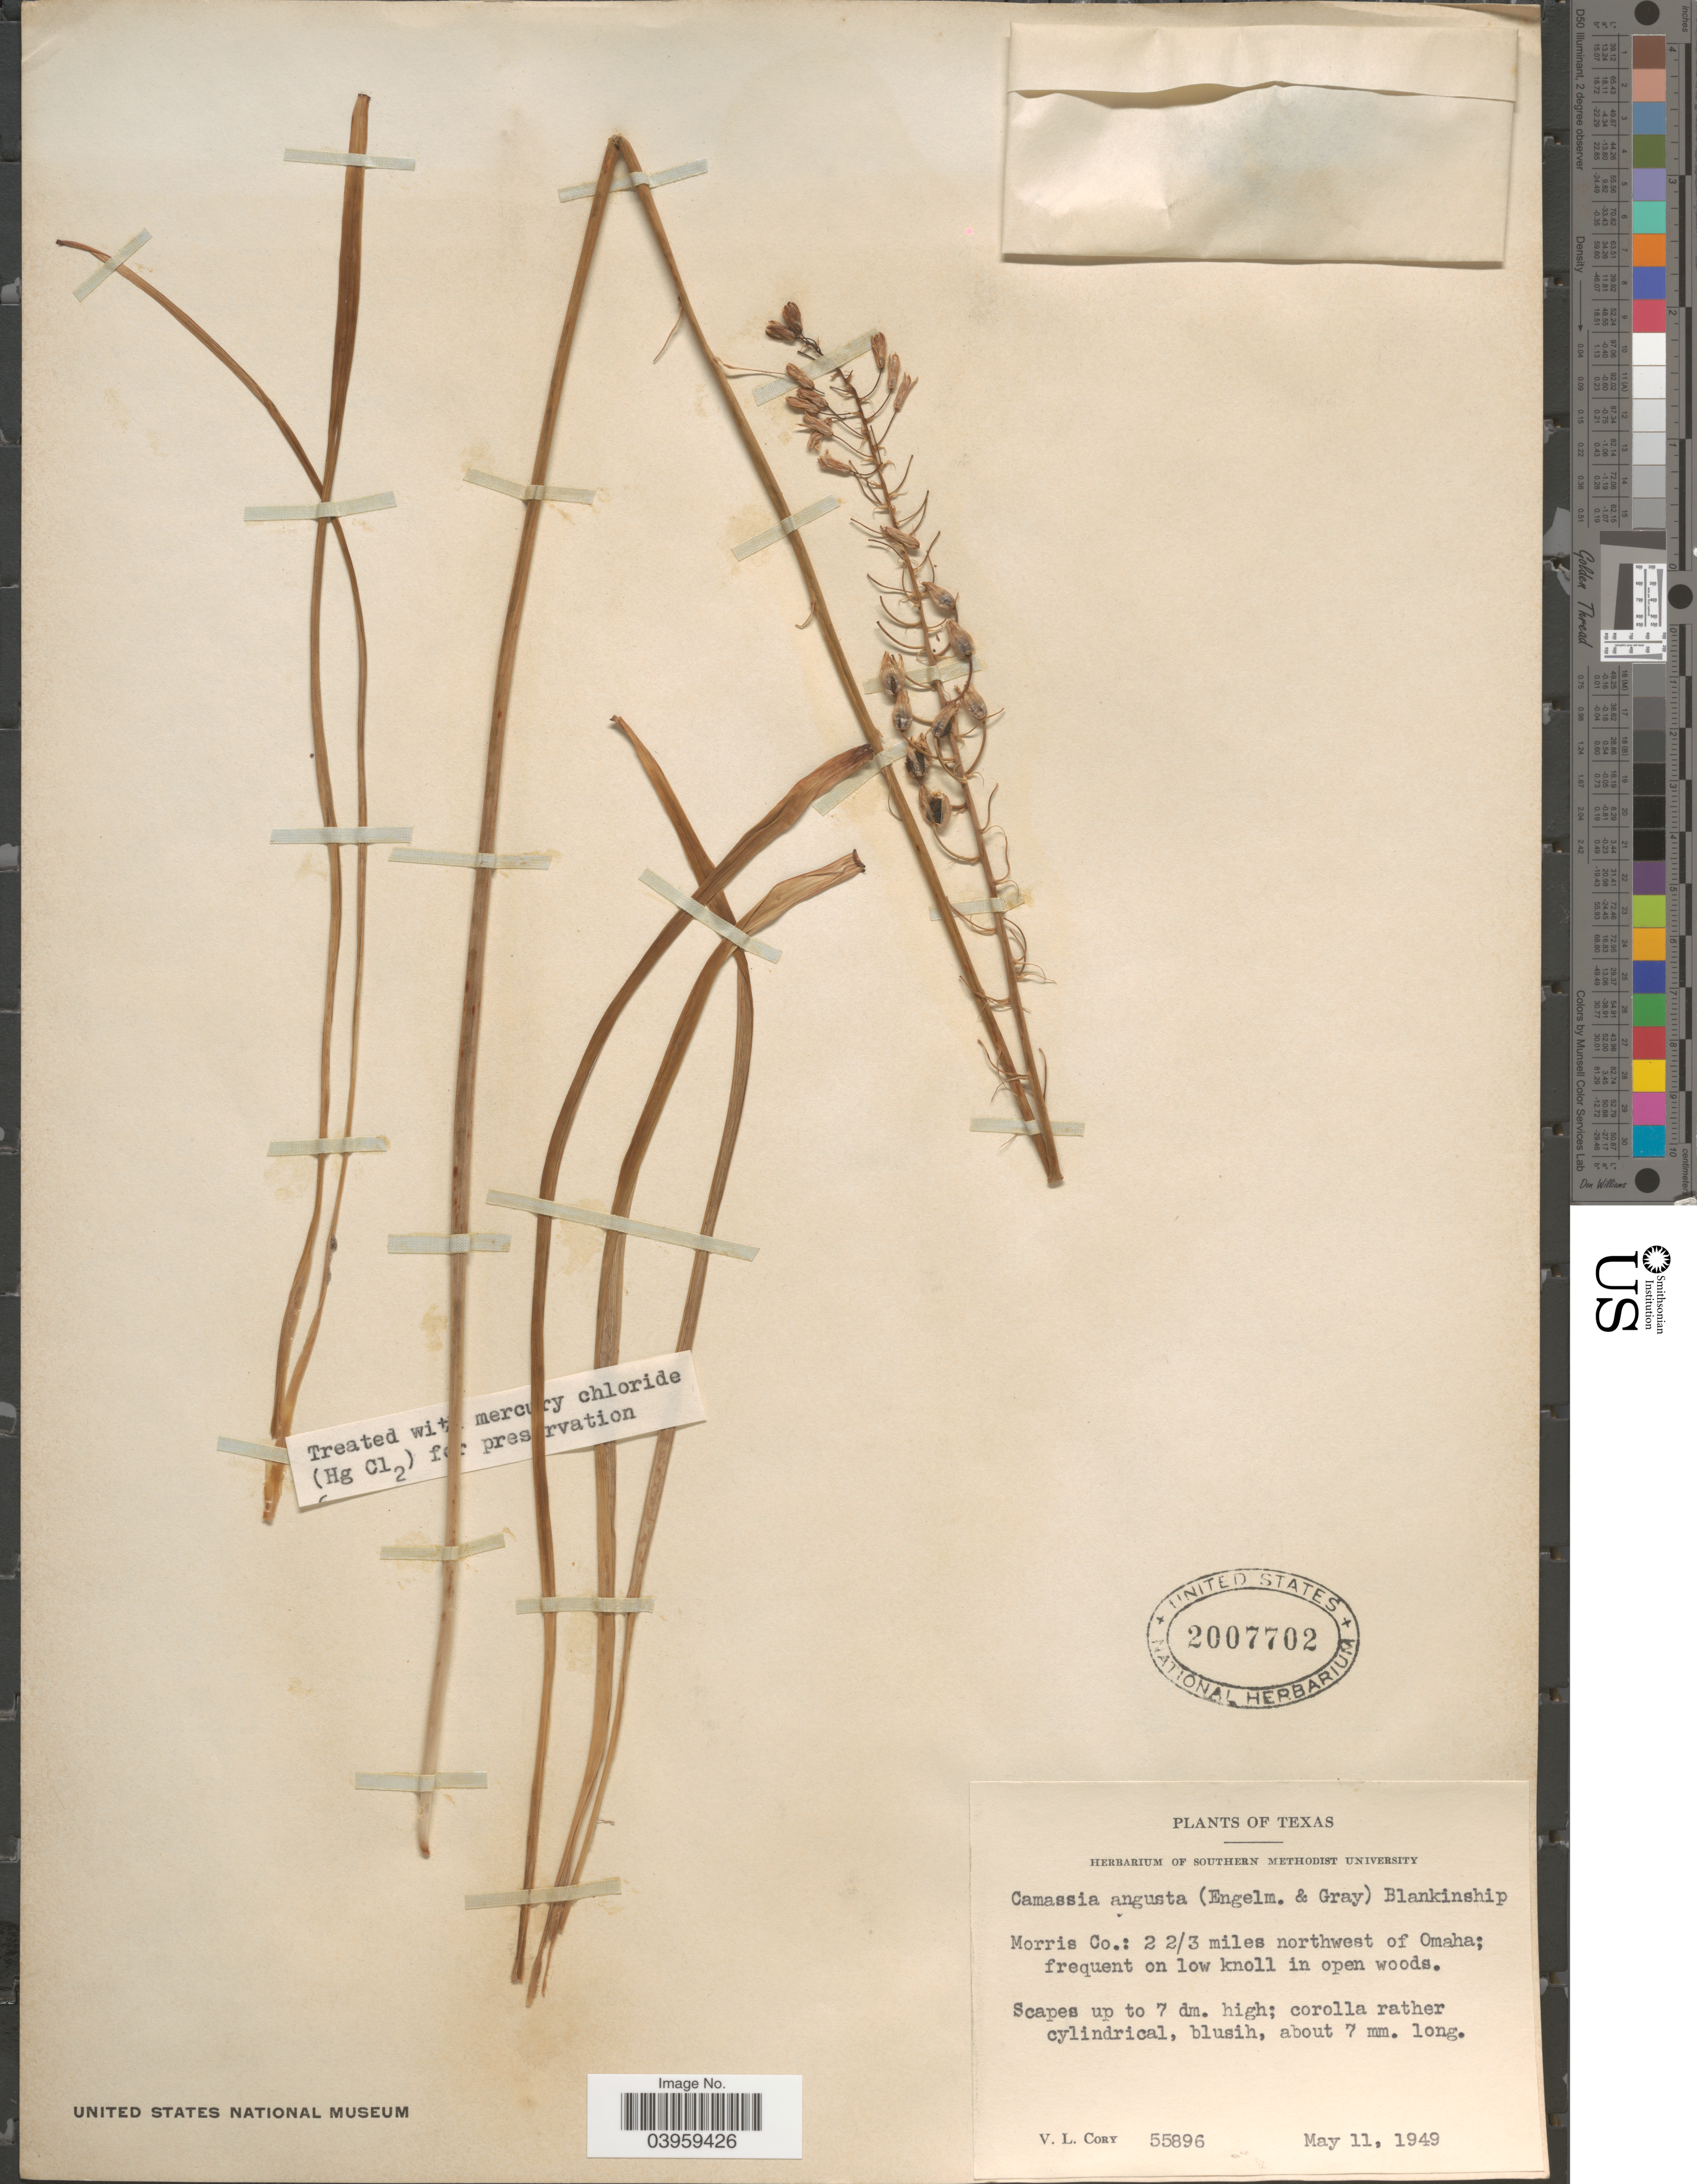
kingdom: Plantae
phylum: Tracheophyta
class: Liliopsida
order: Asparagales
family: Asparagaceae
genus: Camassia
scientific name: Camassia angusta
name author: (Engelm.) Blank.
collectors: V. Cory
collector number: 55896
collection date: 1949-05-11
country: United States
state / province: Texas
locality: Morris Co.: 2 2/3 miles northwest of Omaha.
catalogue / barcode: US 2007702